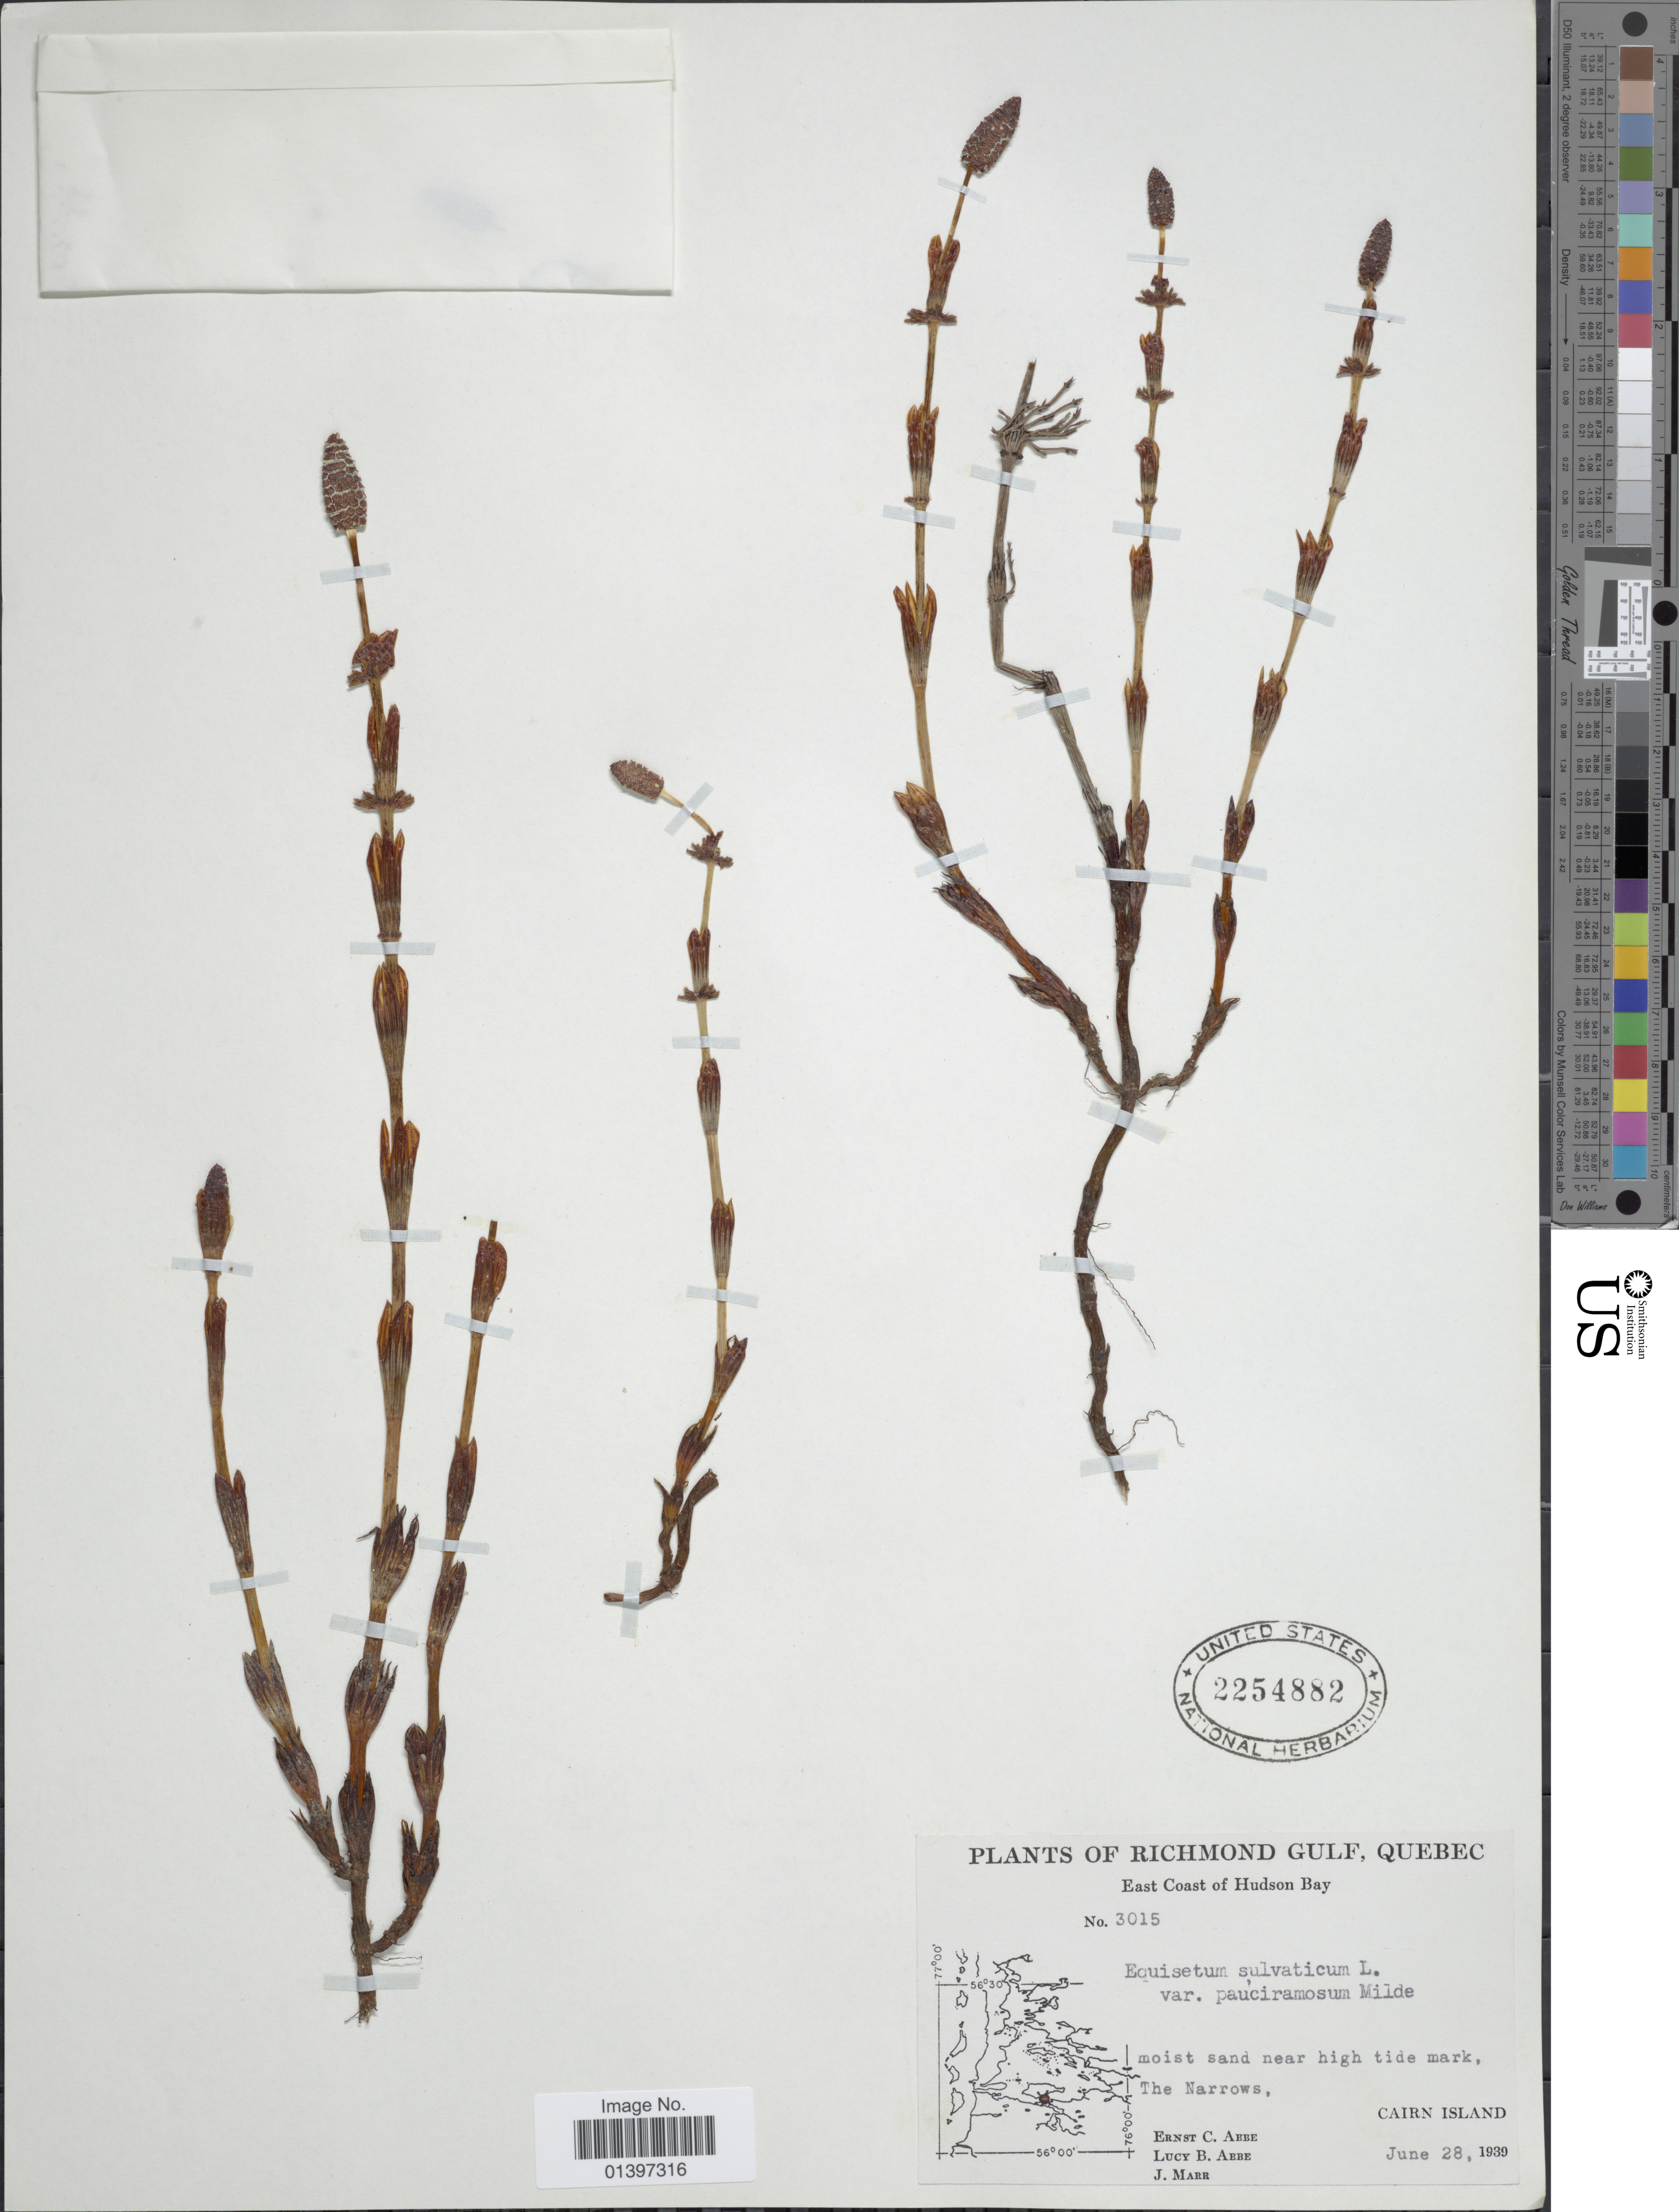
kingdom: Plantae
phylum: Tracheophyta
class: Polypodiopsida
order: Equisetales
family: Equisetaceae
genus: Equisetum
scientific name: Equisetum sylvaticum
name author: L.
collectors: E. C. Abbe, L. B. Abbe & J. Marr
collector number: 3015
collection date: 1939-06-28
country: Canada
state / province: Quebec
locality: Richmond Gulf, East Coast of Hudson Bay, moist sand near high tide mark, The Narrows, Cairn Island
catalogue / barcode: US 2254882